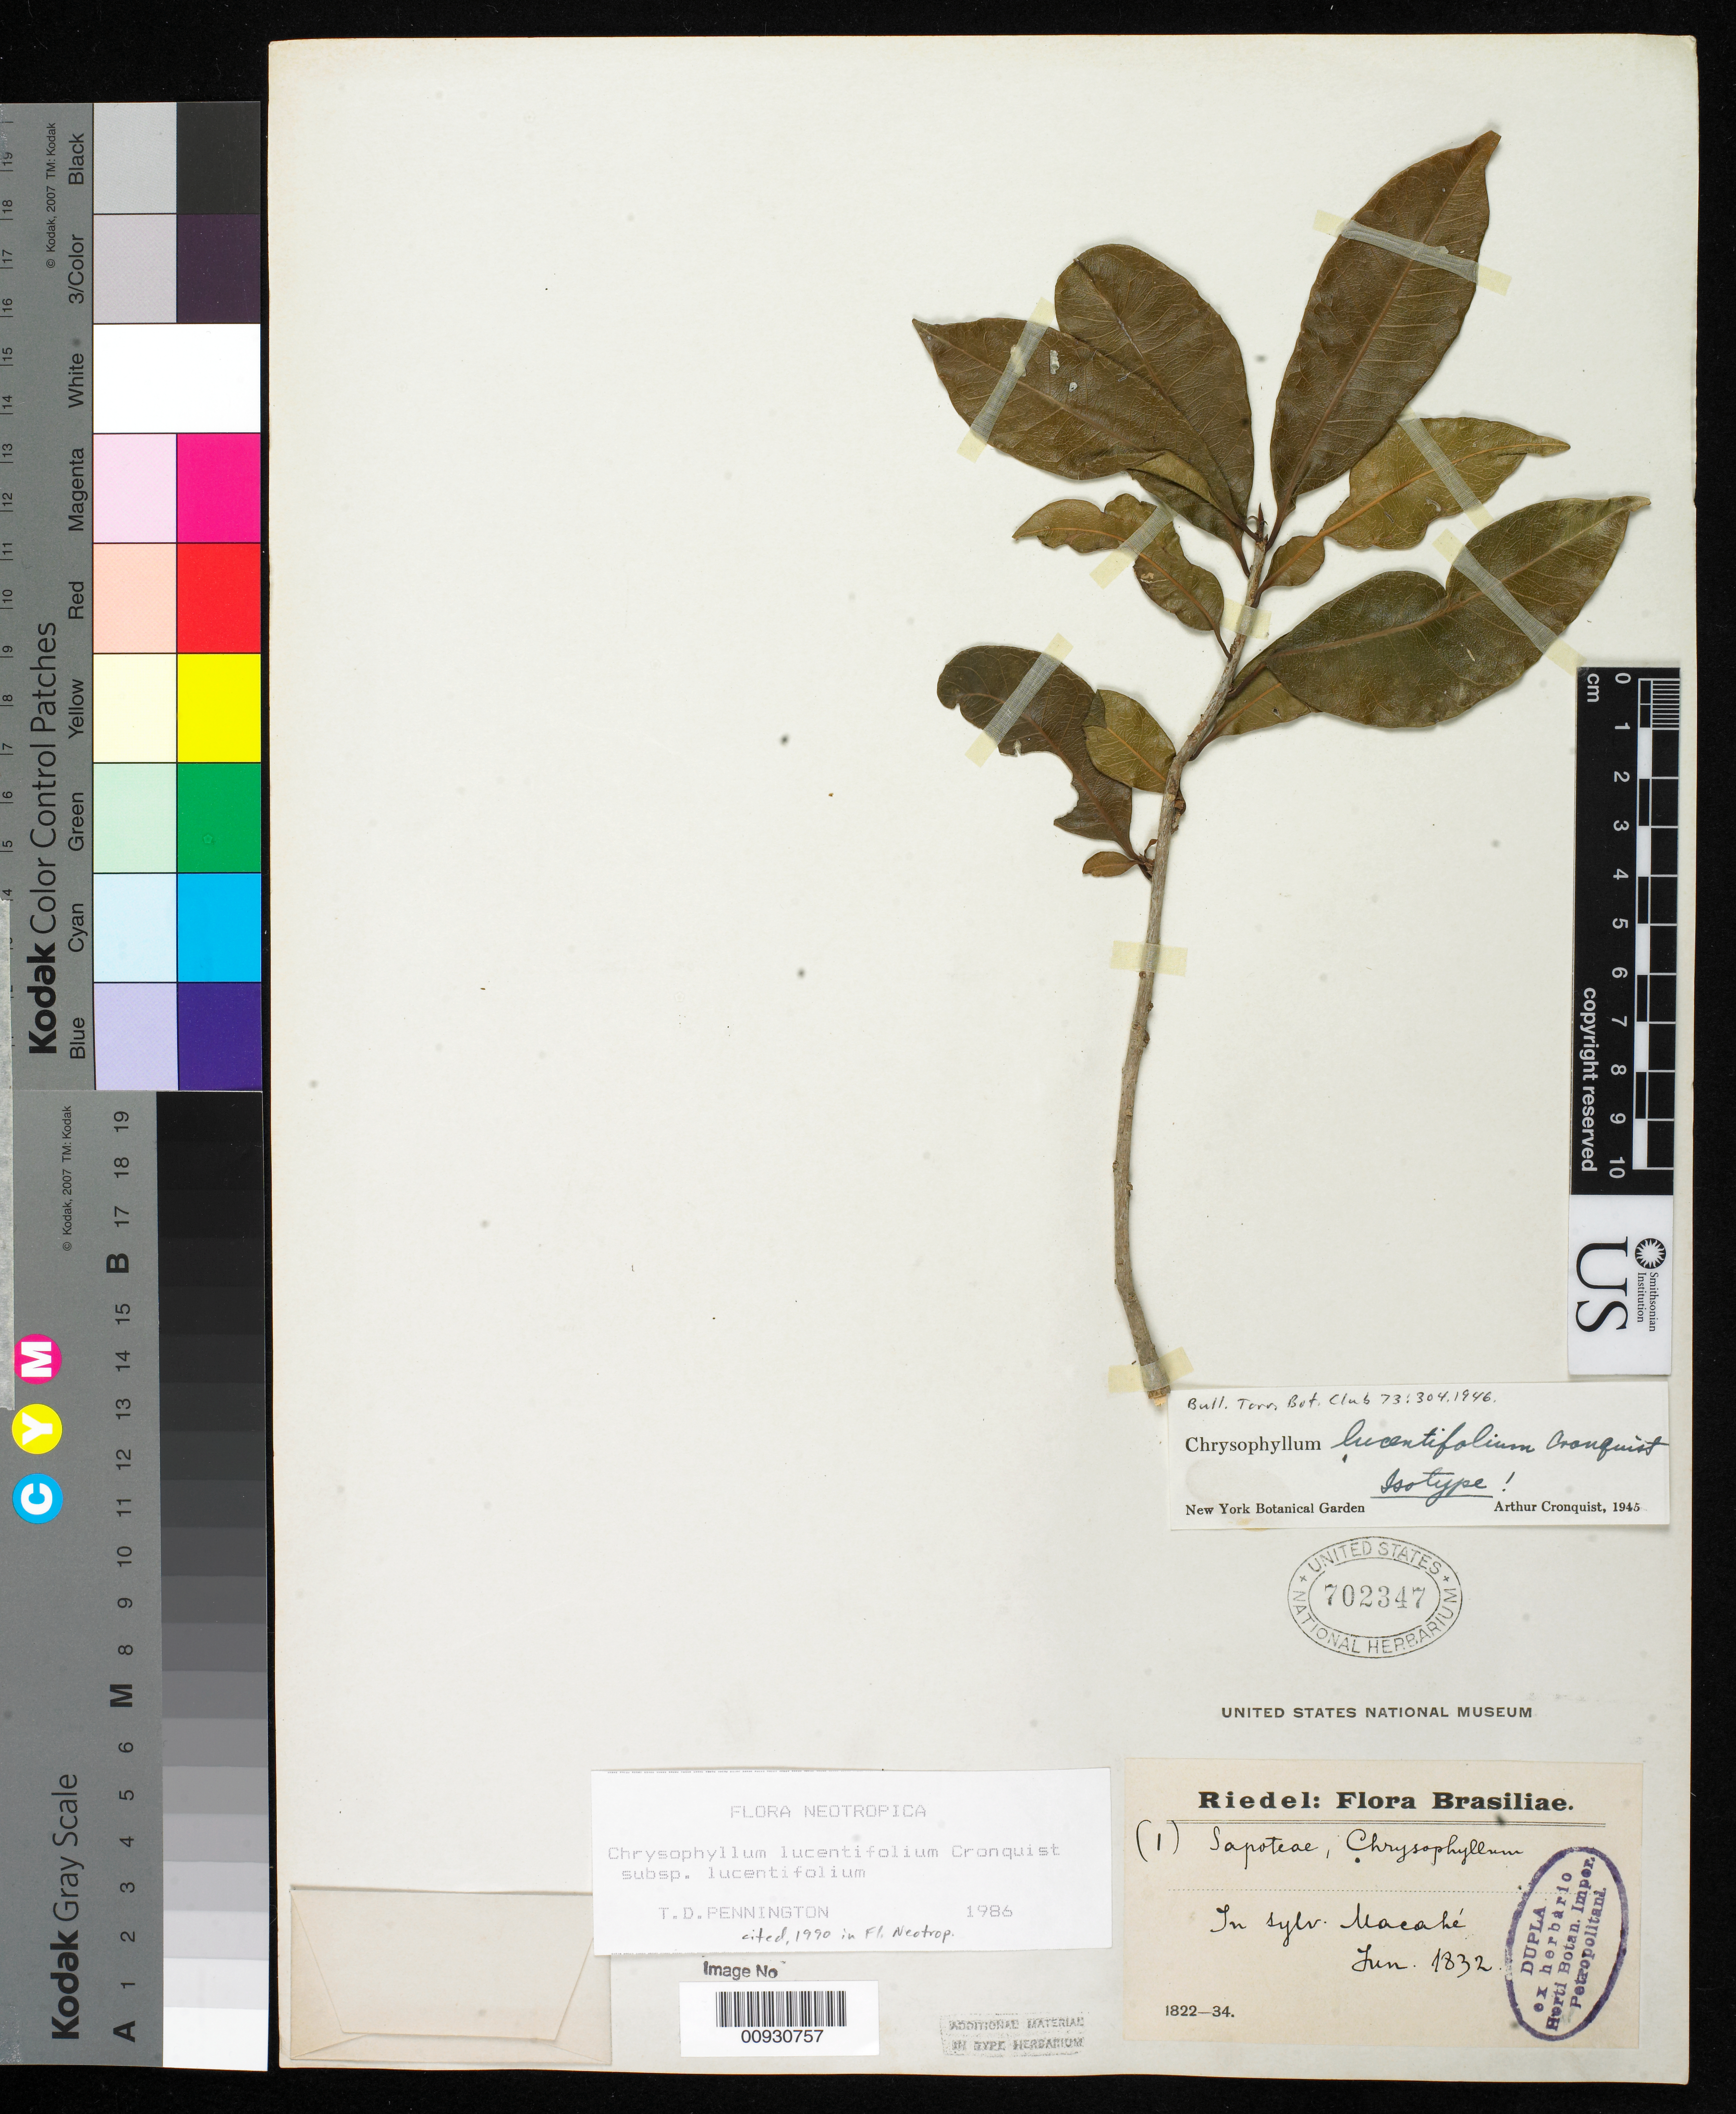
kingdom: Plantae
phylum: Tracheophyta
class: Magnoliopsida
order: Ericales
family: Sapotaceae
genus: Chrysophyllum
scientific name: Chrysophyllum lucentifolium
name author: Cronquist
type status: Isotype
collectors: L. Reidel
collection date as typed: Jun 1832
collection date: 1832-06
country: Brazil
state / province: Rio de Janeiro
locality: Macaché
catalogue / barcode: US 702347